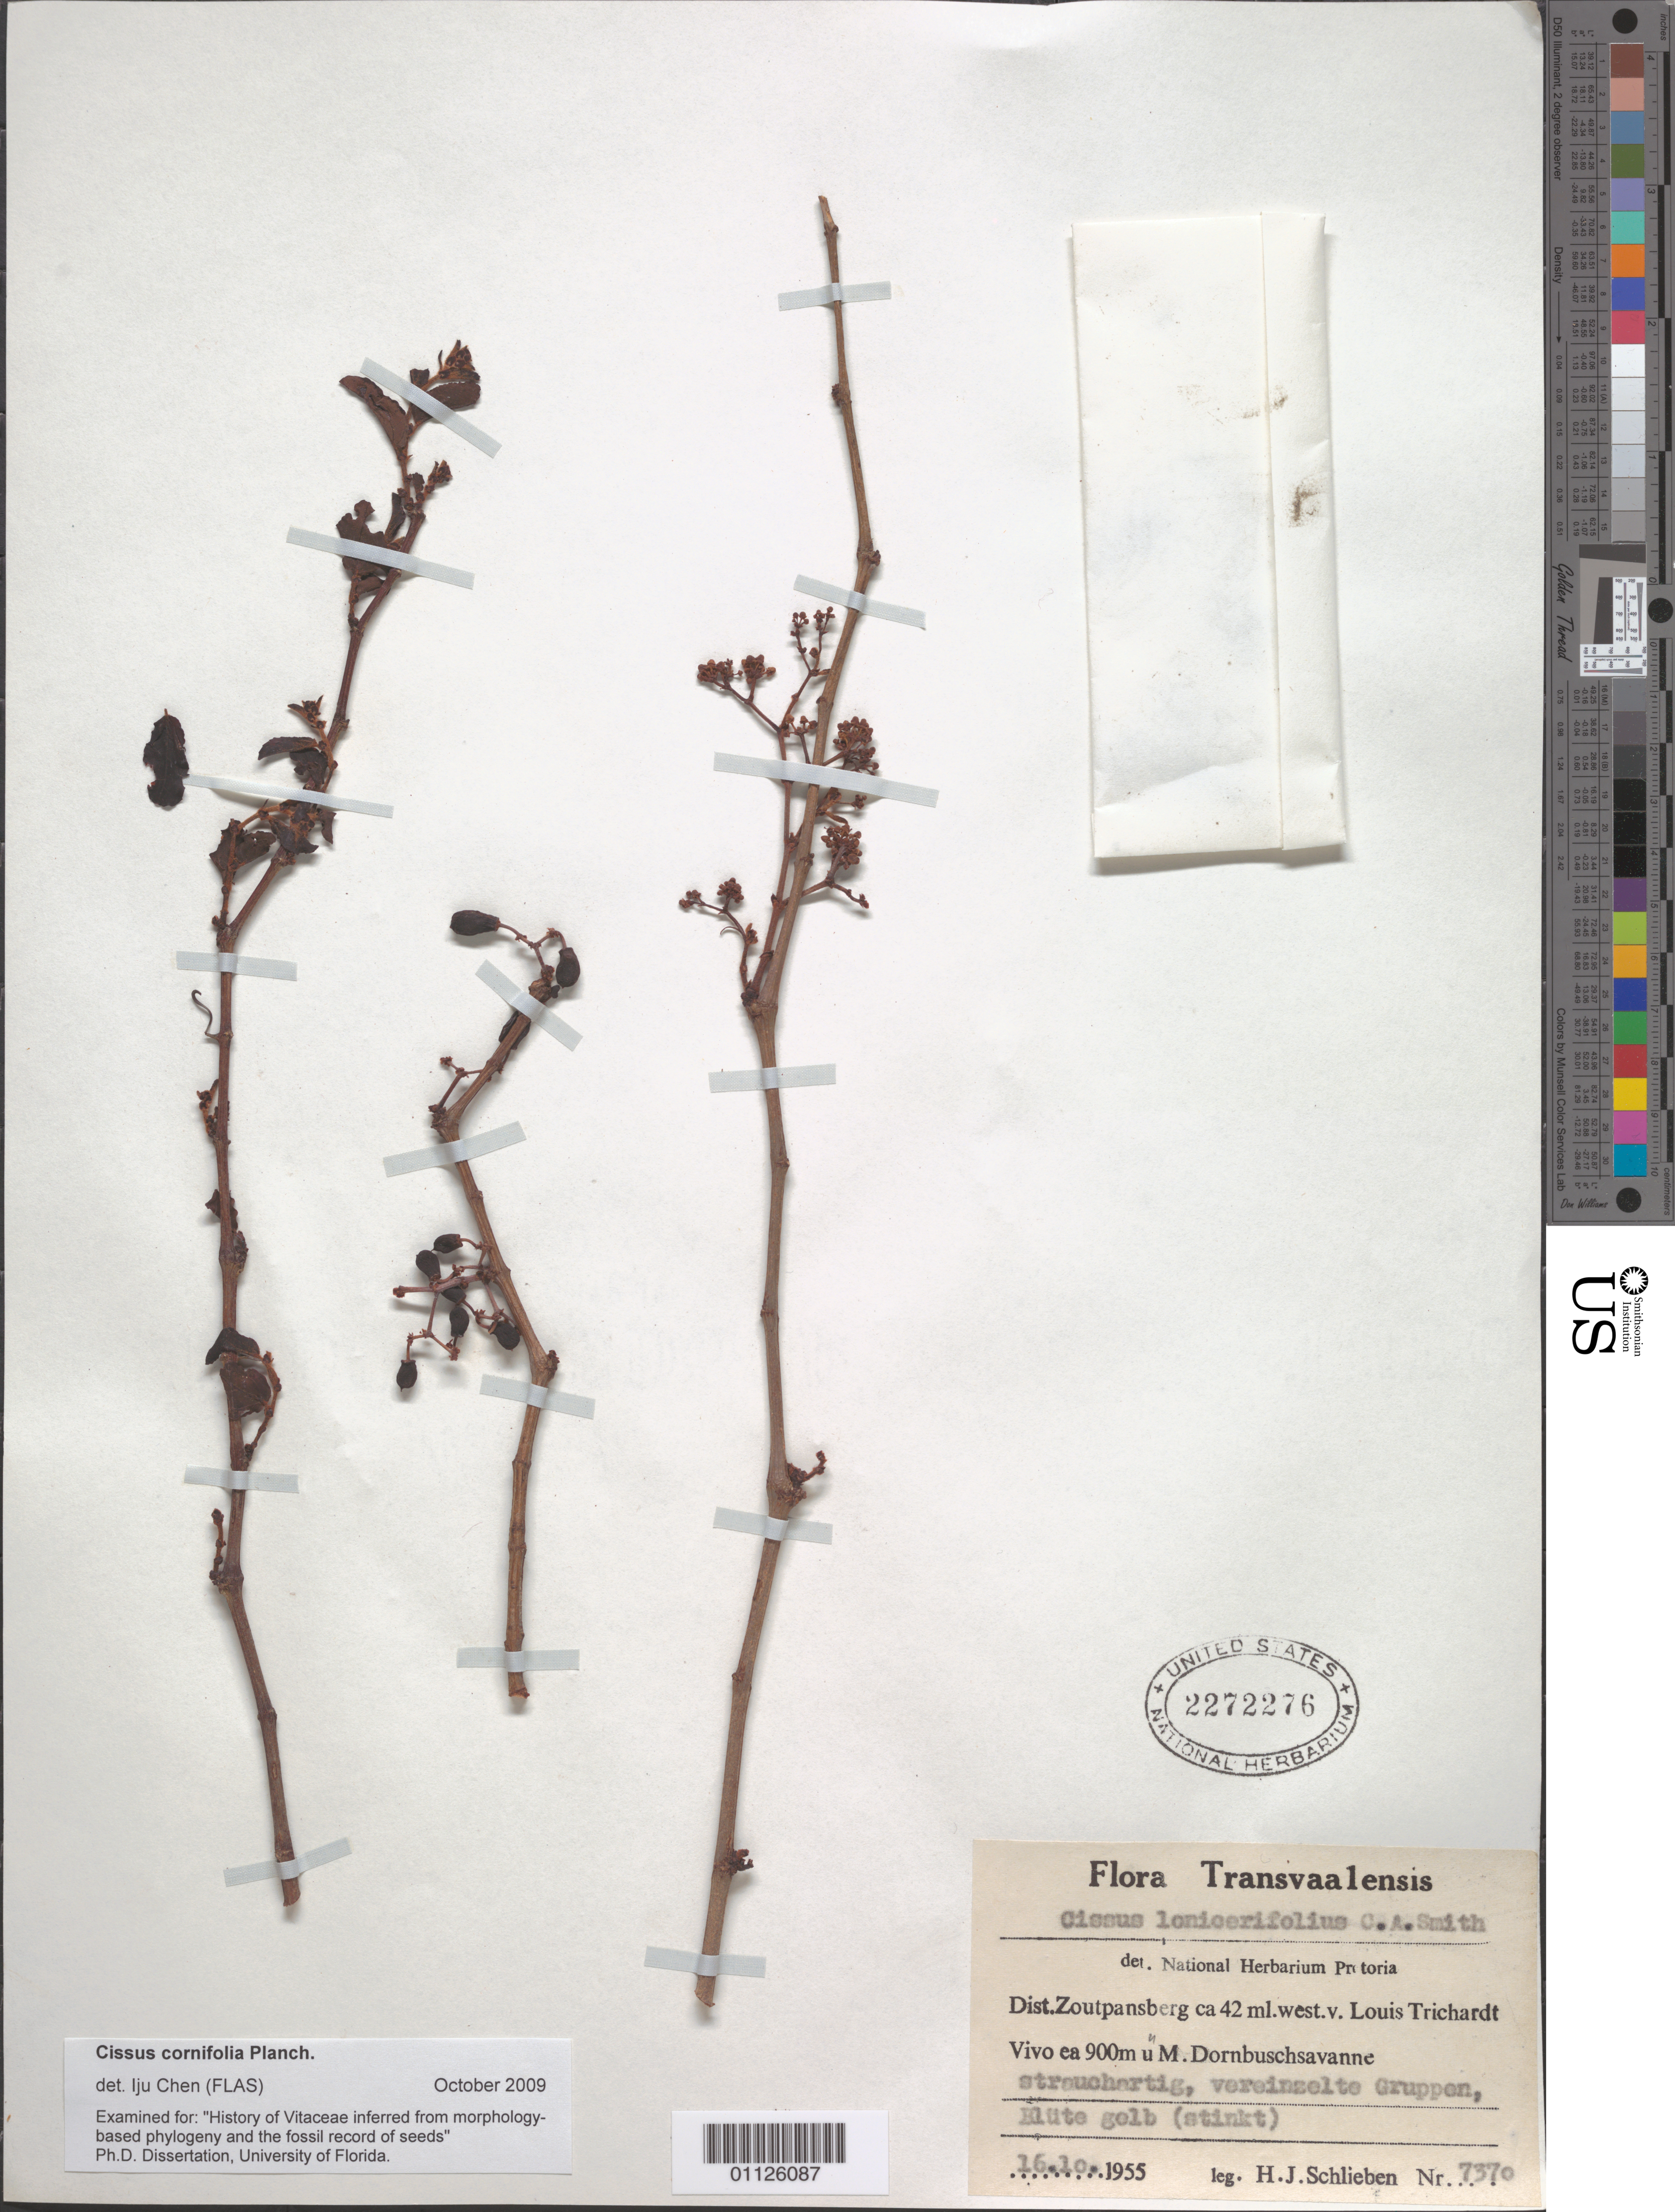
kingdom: Plantae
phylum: Tracheophyta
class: Magnoliopsida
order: Vitales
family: Vitaceae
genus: Cissus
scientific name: Cissus cornifolia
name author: (Baker) Planch.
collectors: H. J. Schlieben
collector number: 7370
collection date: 1955-10-16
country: South Africa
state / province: Limpopo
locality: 42 mi W v. Louis Trichardt. M. Dornbuschsavanne. Zoutpansberg. Transvaal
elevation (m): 900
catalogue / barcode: US 2272276